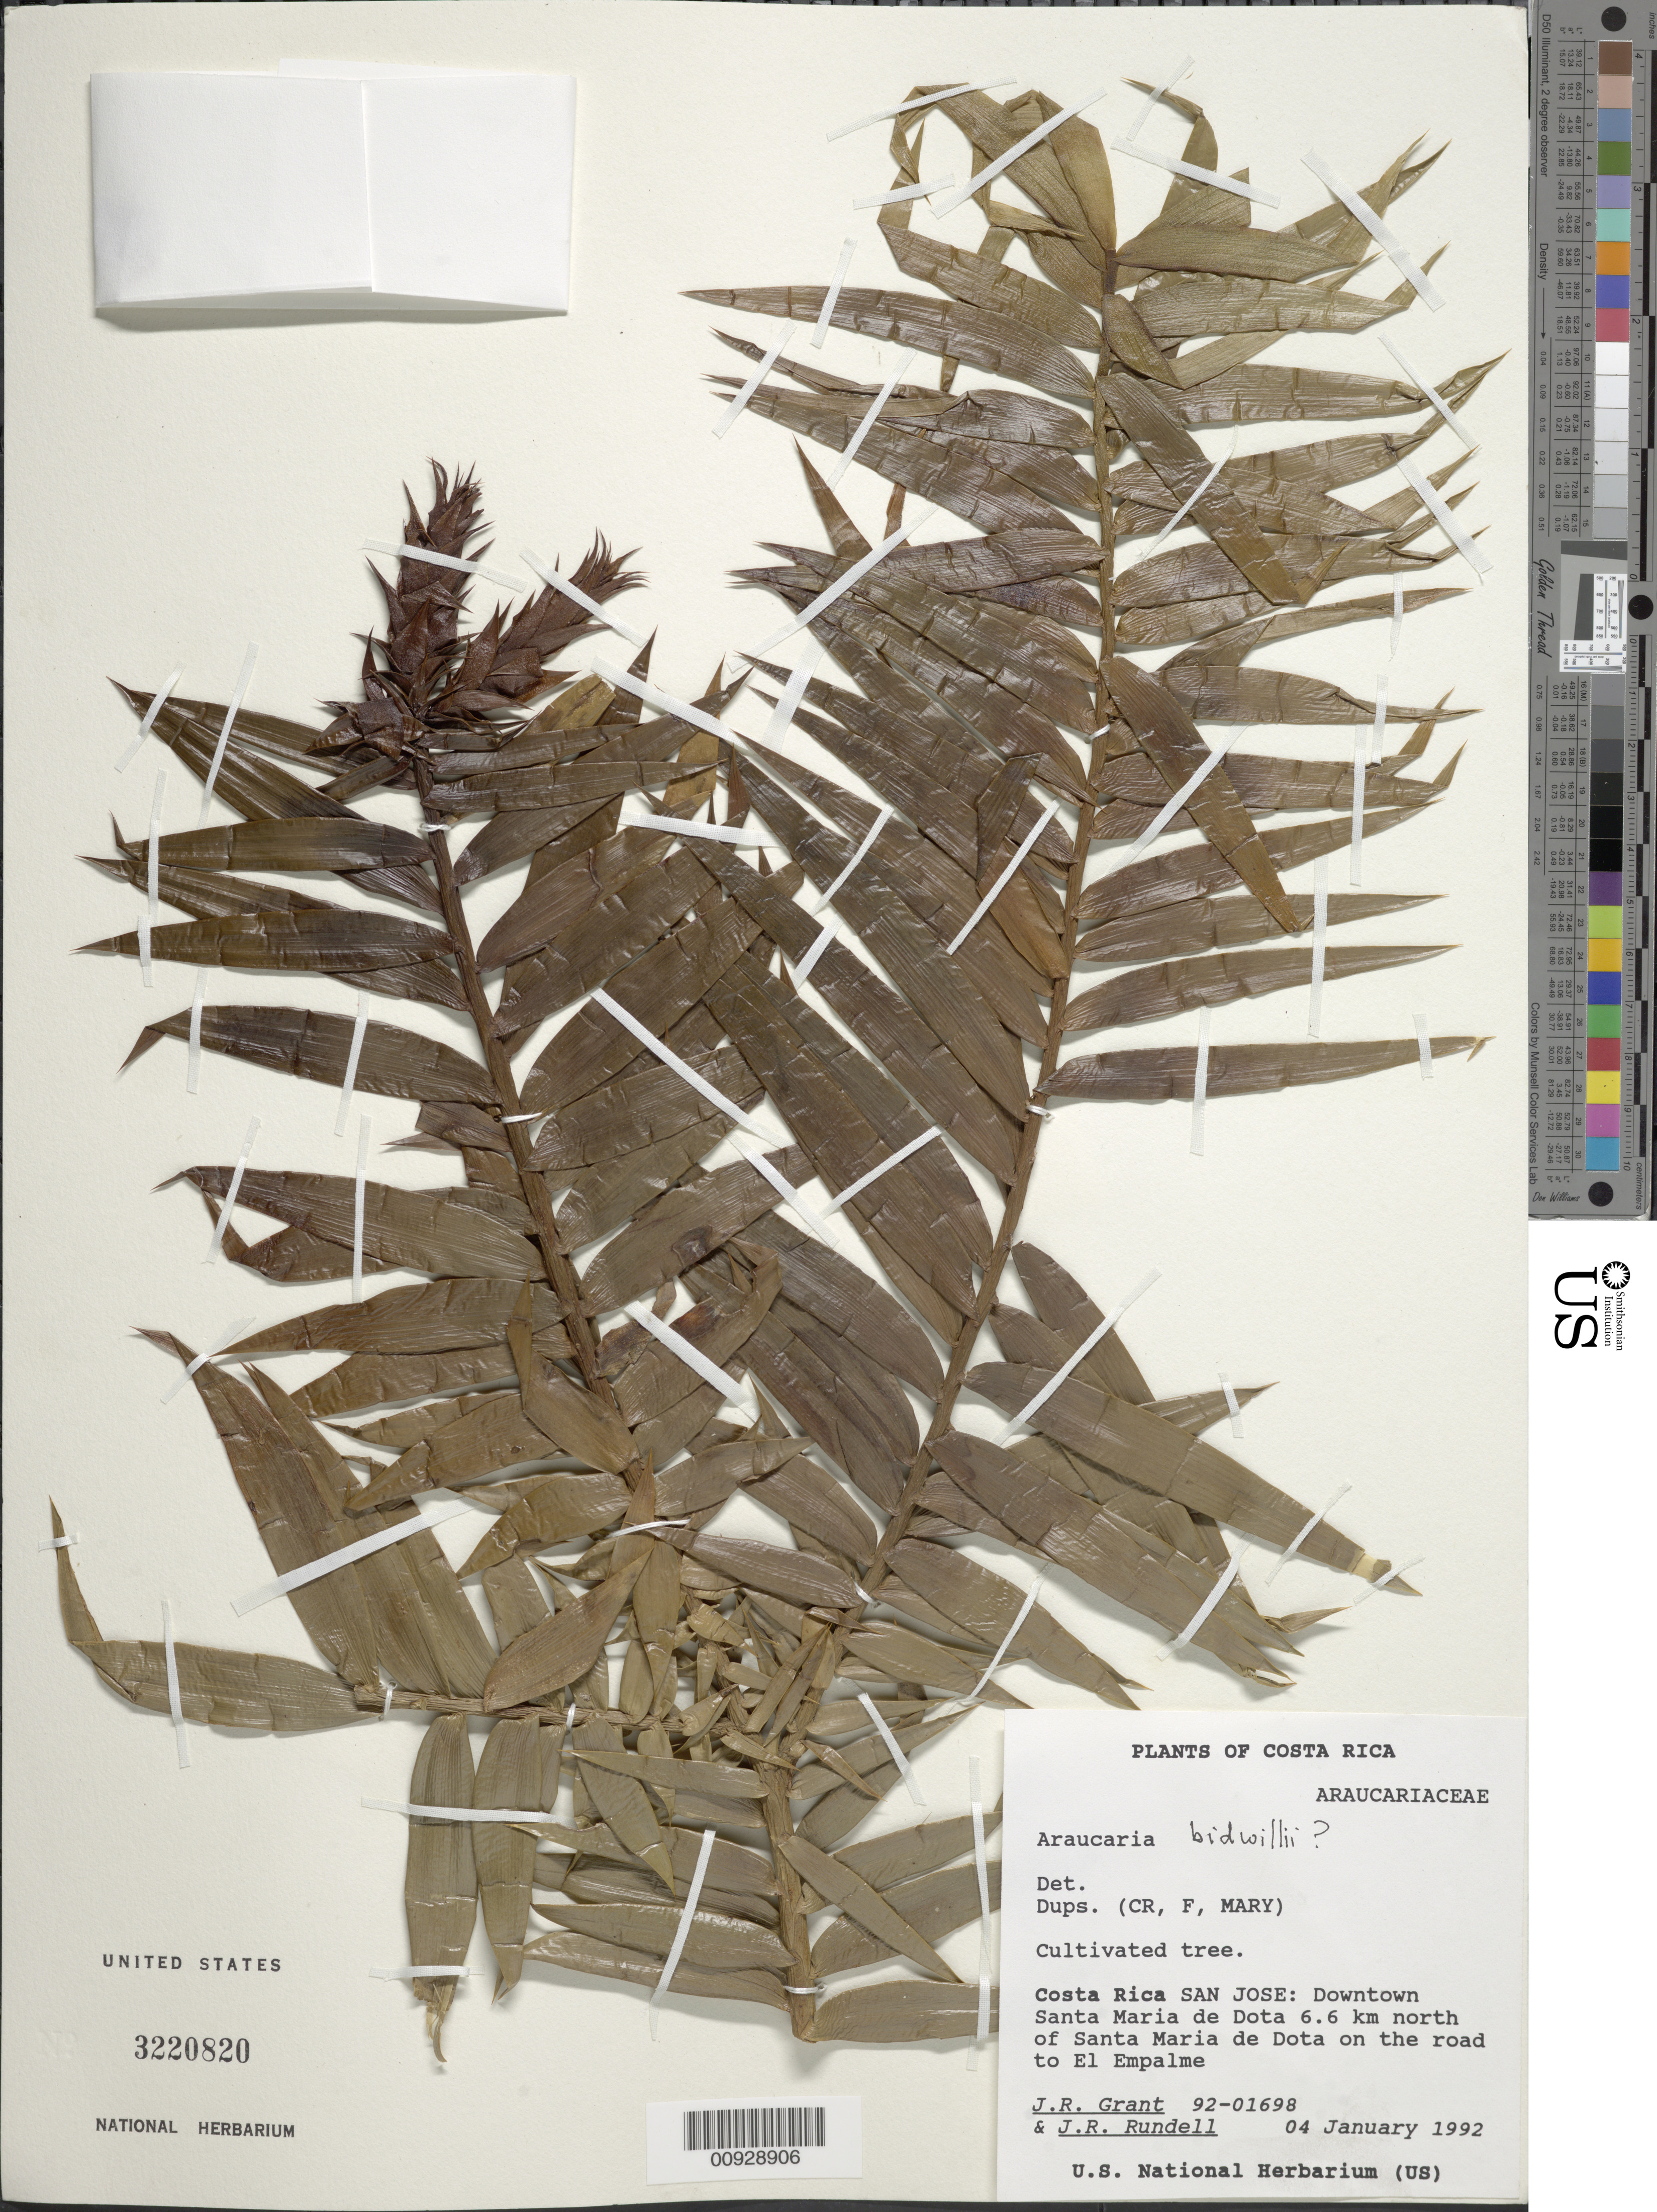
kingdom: Plantae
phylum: Tracheophyta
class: Pinopsida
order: Pinales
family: Araucariaceae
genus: Araucaria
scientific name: Araucaria bidwillii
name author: Hook.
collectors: J. R. Grant & J. R. Rundell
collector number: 92-01698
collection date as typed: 04 Jan 1992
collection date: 1992-01-04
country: Costa Rica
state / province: San José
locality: Downtown Santa María de Dota, 6.6 km. north of Santa María de Dota on the road to El Empalme.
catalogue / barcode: US 3220820